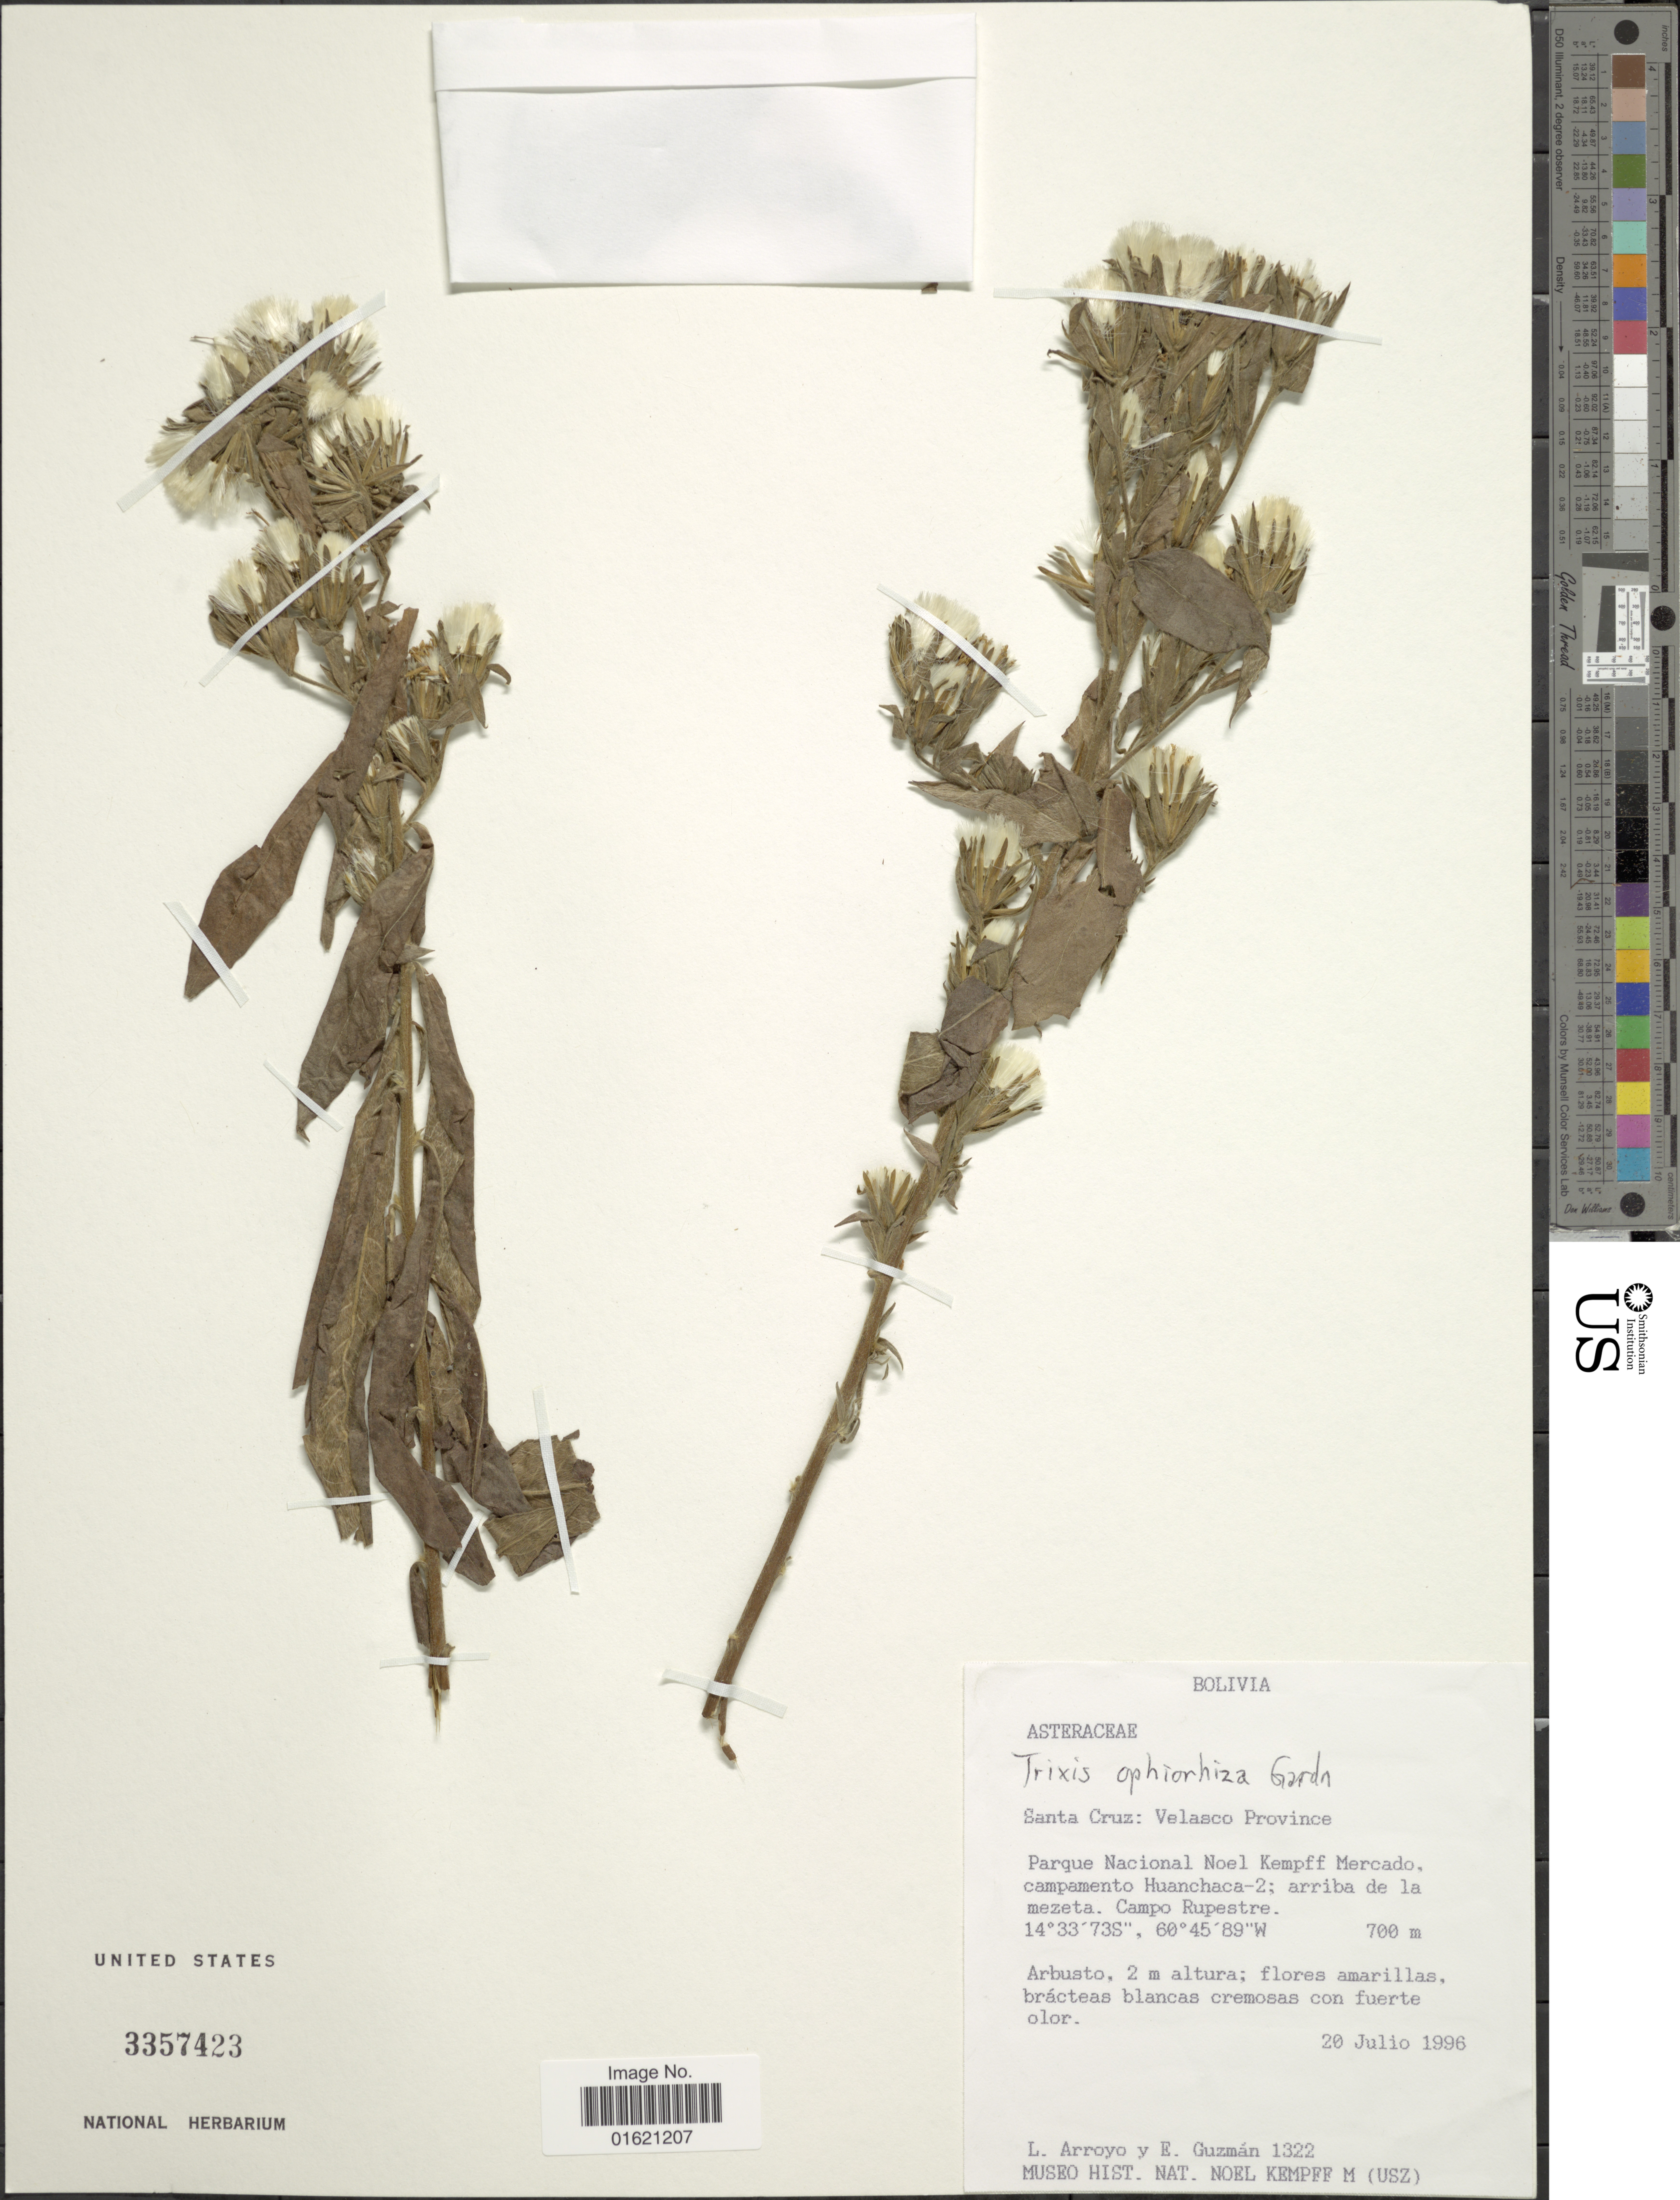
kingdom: Plantae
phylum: Tracheophyta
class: Magnoliopsida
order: Asterales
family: Asteraceae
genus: Trixis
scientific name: Trixis ophiorhiza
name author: Gardner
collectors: L. Arroyo & E. Guzman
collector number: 1322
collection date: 1996-07-20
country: Bolivia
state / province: Santa Cruz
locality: Santa Cruz: Velasco province. Parque Nacional Noel Kempff Mercado. campamento Huanchaca; arriba de la mezeta. Campo Rupeste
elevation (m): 700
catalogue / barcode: US 3357423